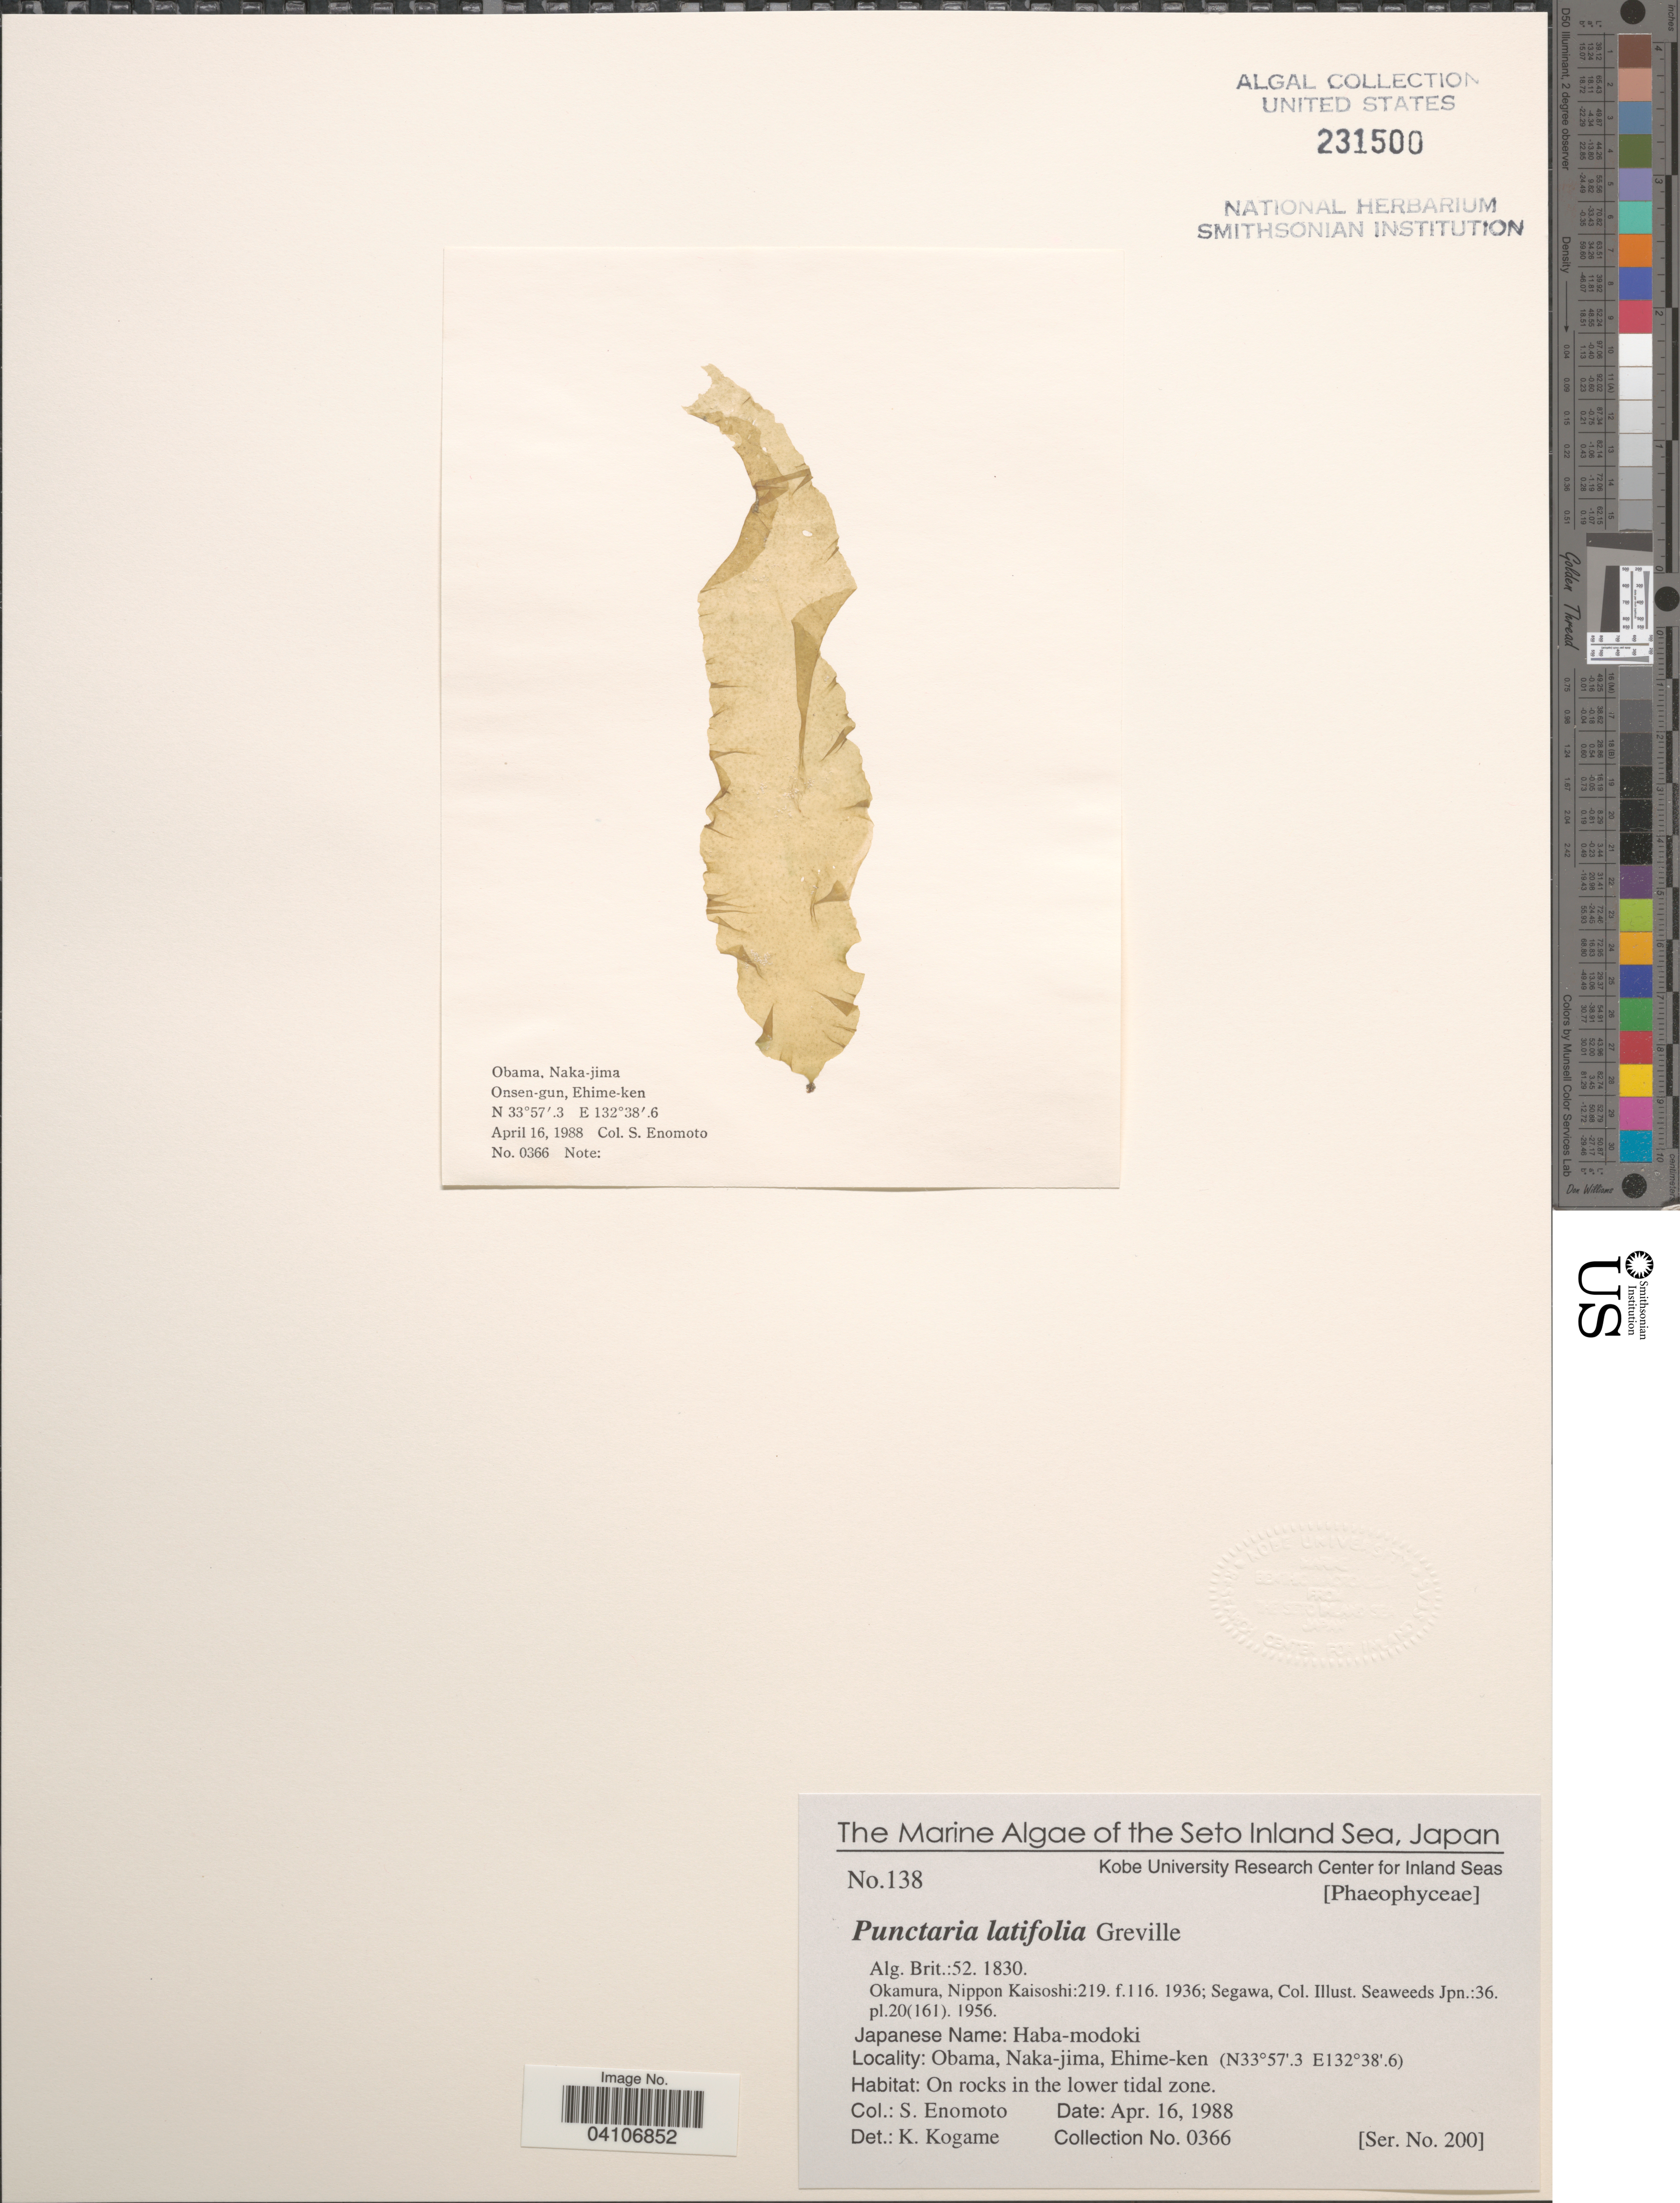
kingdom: Chromista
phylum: Ochrophyta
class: Phaeophyceae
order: Dictyosiphonales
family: Punctariaceae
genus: Punctaria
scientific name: Punctaria latifolia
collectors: S. Enomoto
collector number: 0366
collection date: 1988-04-16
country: Japan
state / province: Ehime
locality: The Seto Inland Sea. Obama, Naka-jima, Ehime-ken. On rocks in the lower tidal zone.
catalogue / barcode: US 231500